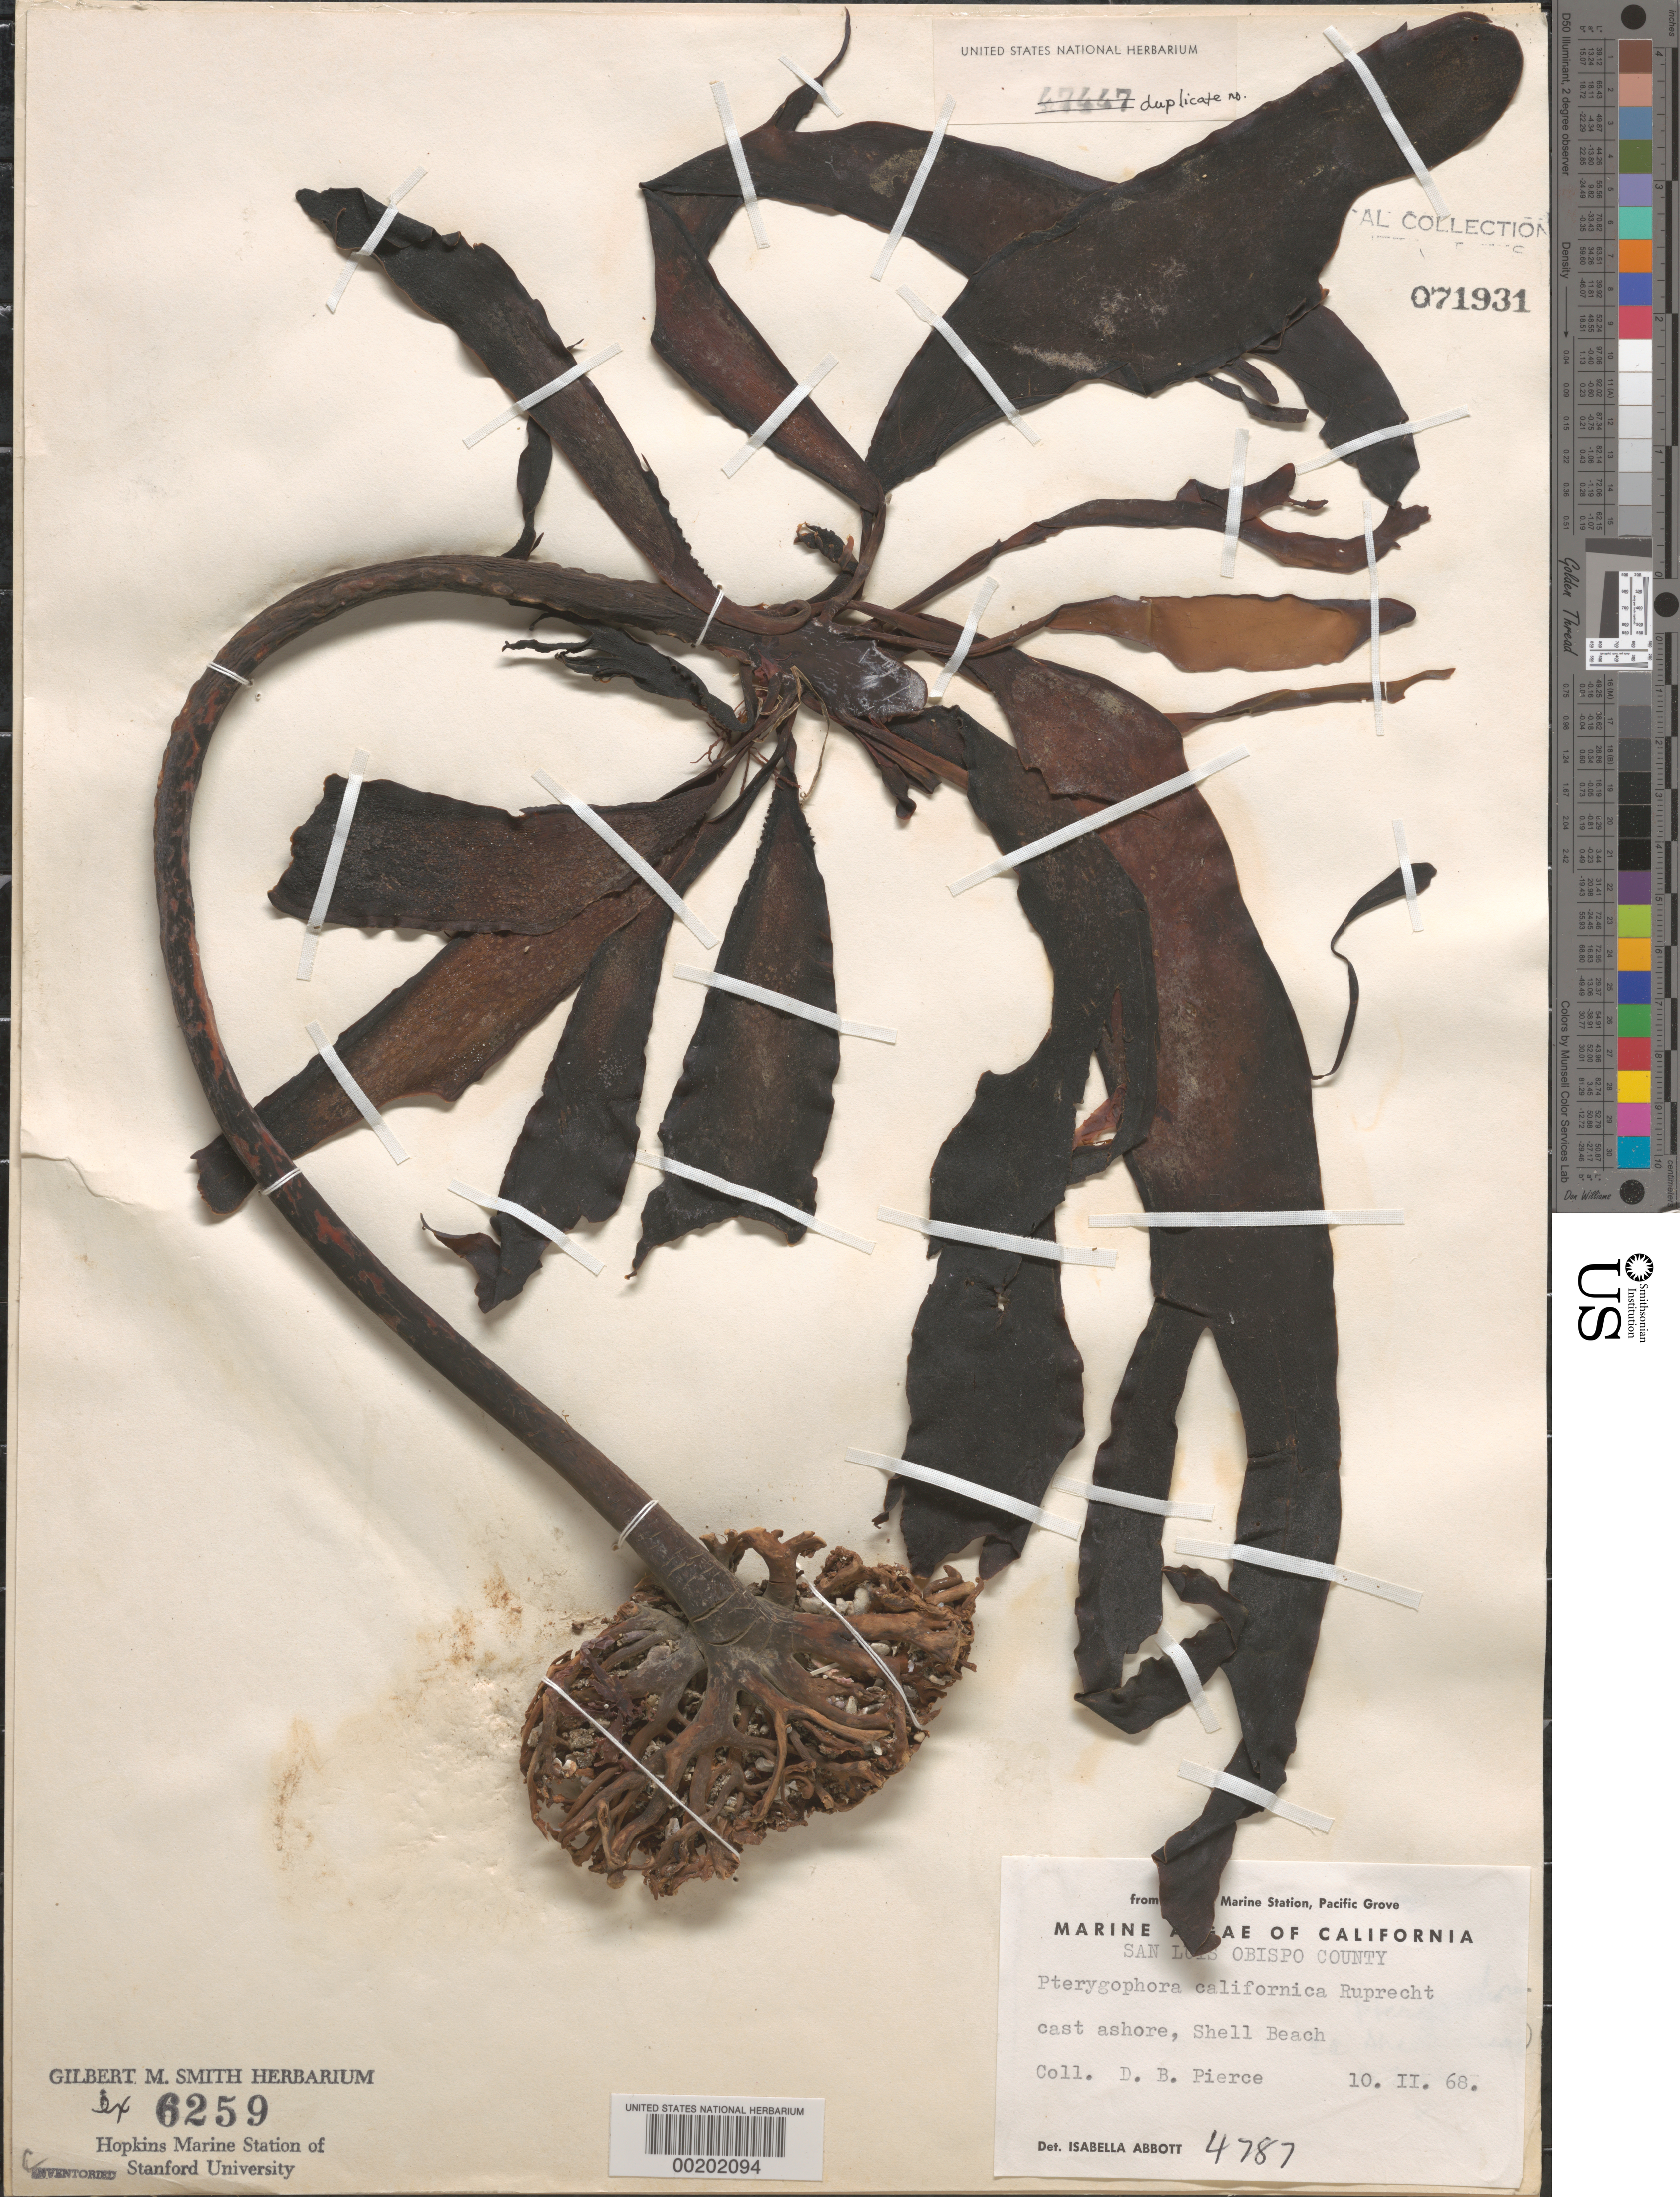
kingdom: Chromista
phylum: Ochrophyta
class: Phaeophyceae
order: Laminariales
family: Alariaceae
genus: Pterygophora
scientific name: Pterygophora californica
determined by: Abbott, Isabella A.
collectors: D. Pierce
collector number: IAA 4787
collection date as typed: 10 Feb 1968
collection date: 1968-02-10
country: United States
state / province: California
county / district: San Luis Obispo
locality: Shell Beach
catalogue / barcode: US 71931